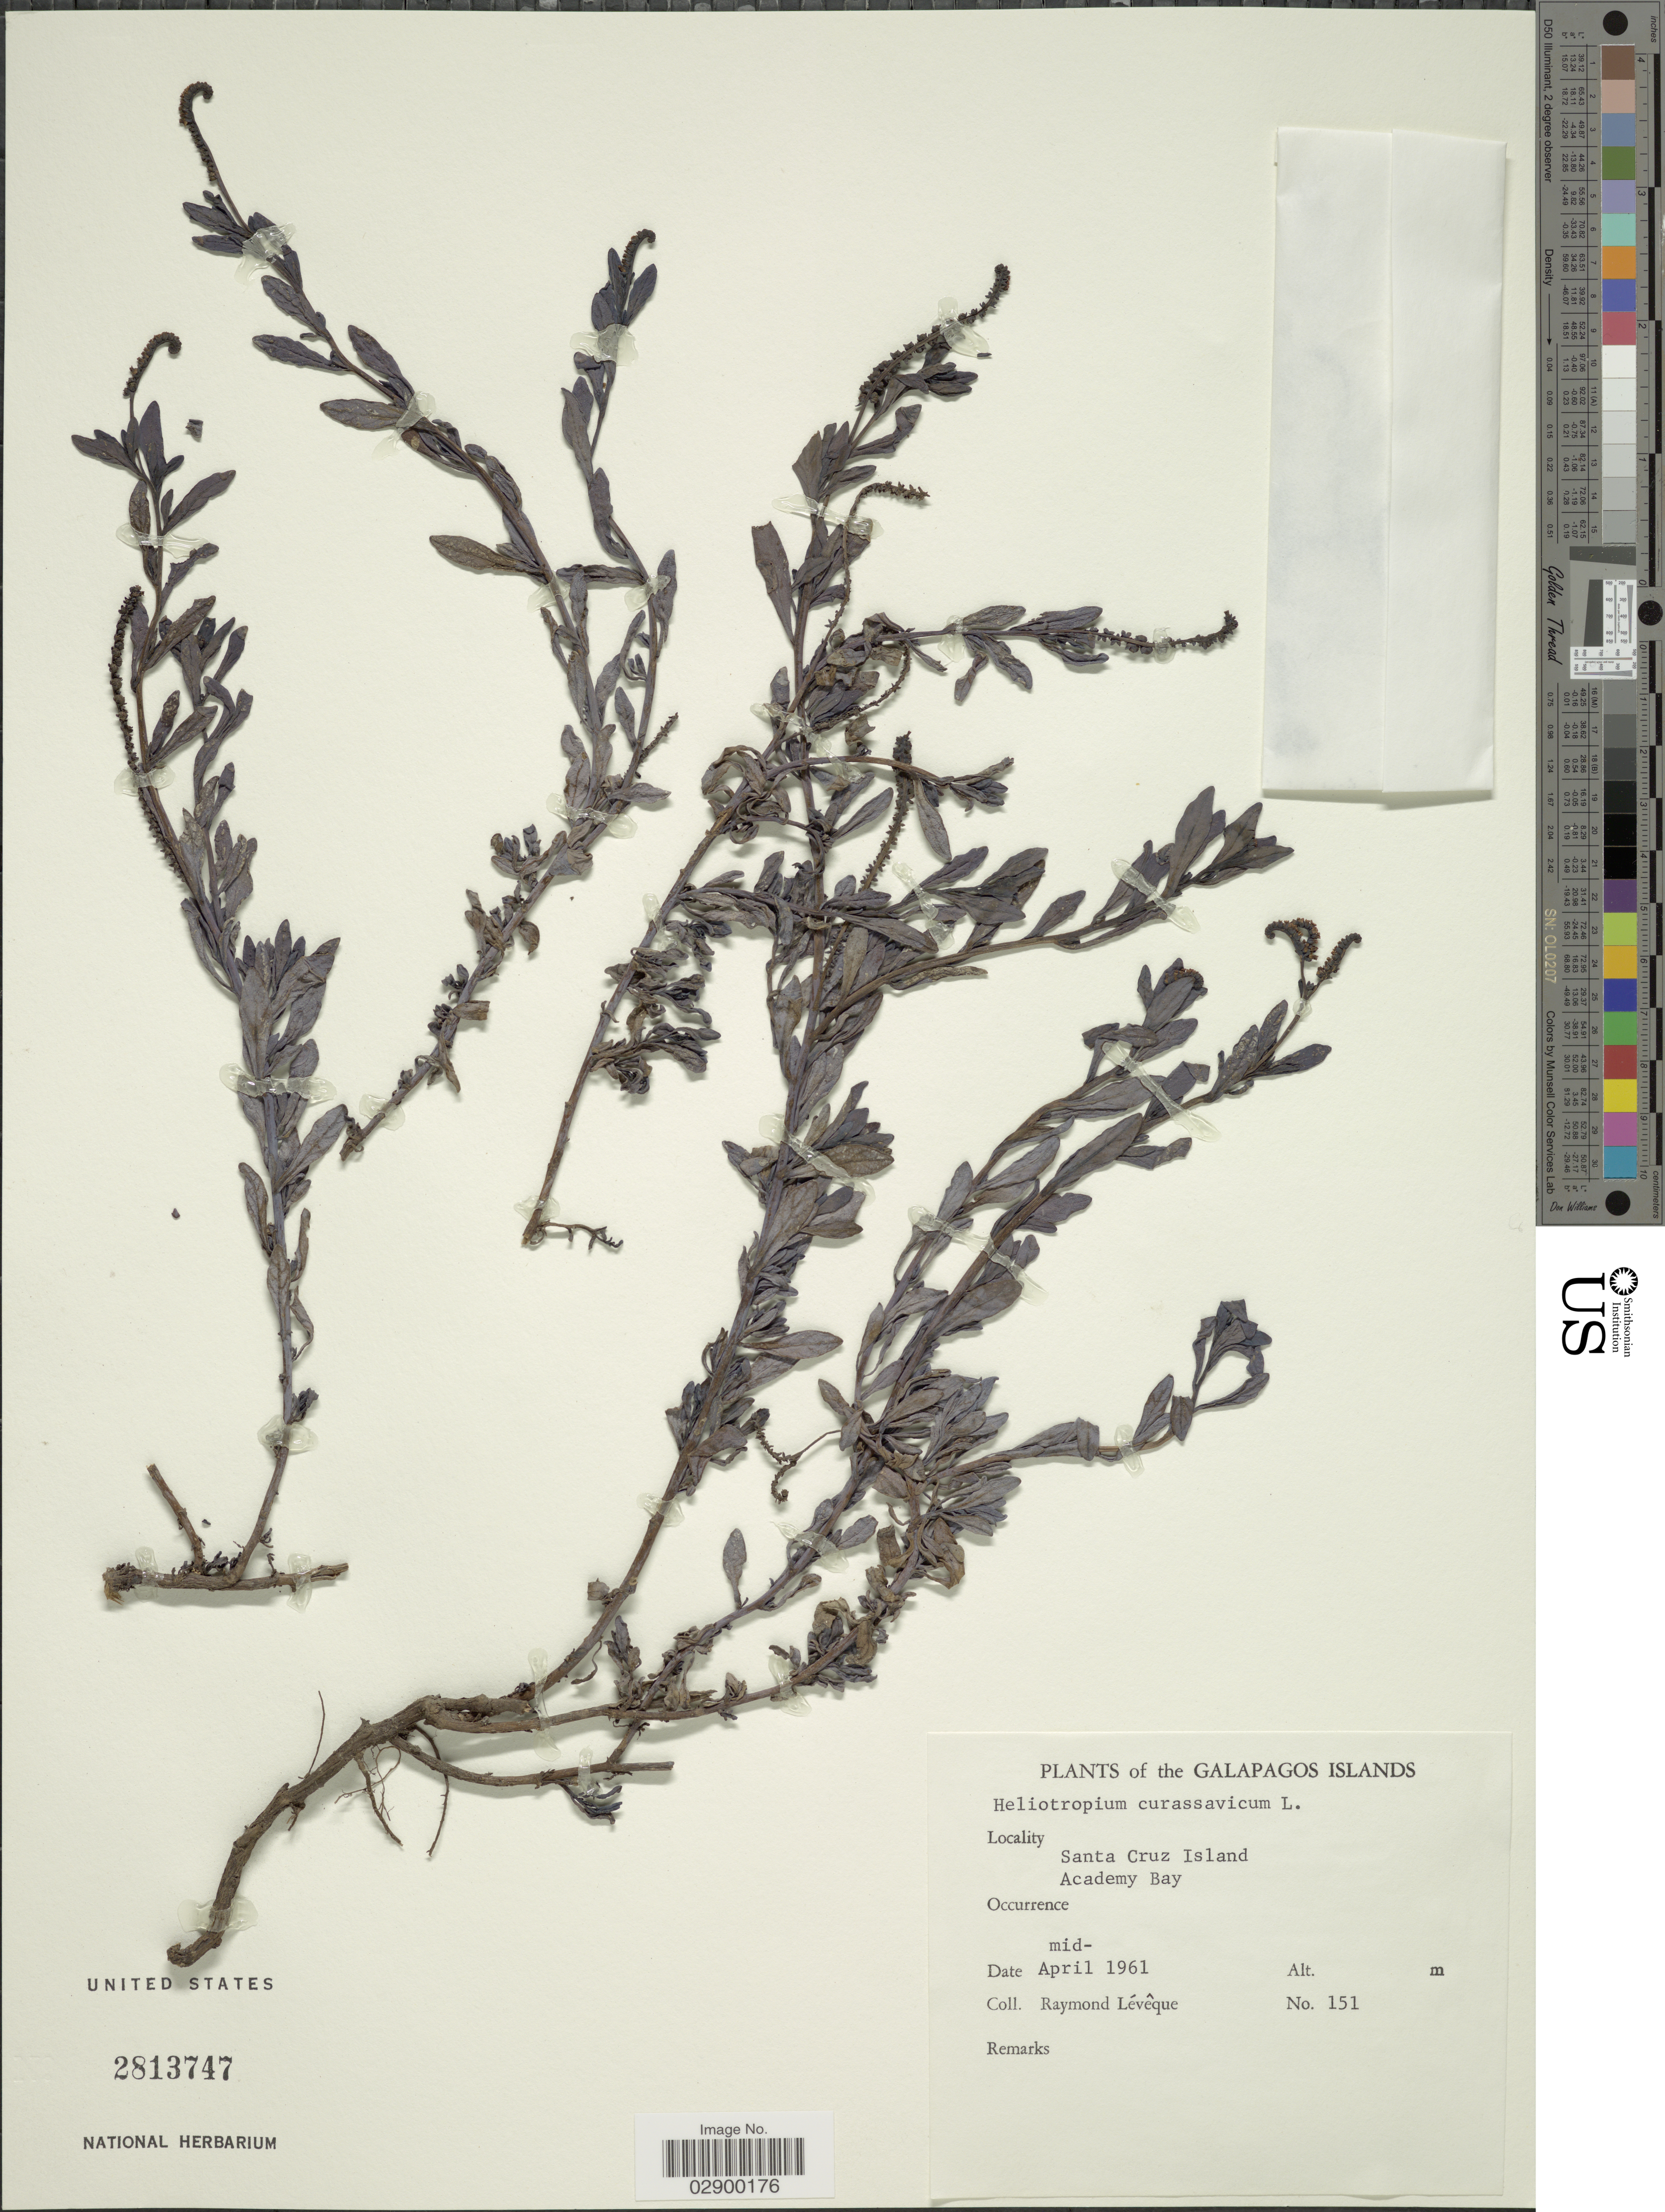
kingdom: Plantae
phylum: Tracheophyta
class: Magnoliopsida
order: Boraginales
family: Heliotropiaceae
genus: Heliotropium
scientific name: Heliotropium curassavicum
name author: L.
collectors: R. Lévêque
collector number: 151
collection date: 1961-04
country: Ecuador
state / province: Colón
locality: The Galapagos Islands, Santa Cruz Island, Academy Bay.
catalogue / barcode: US 2813747